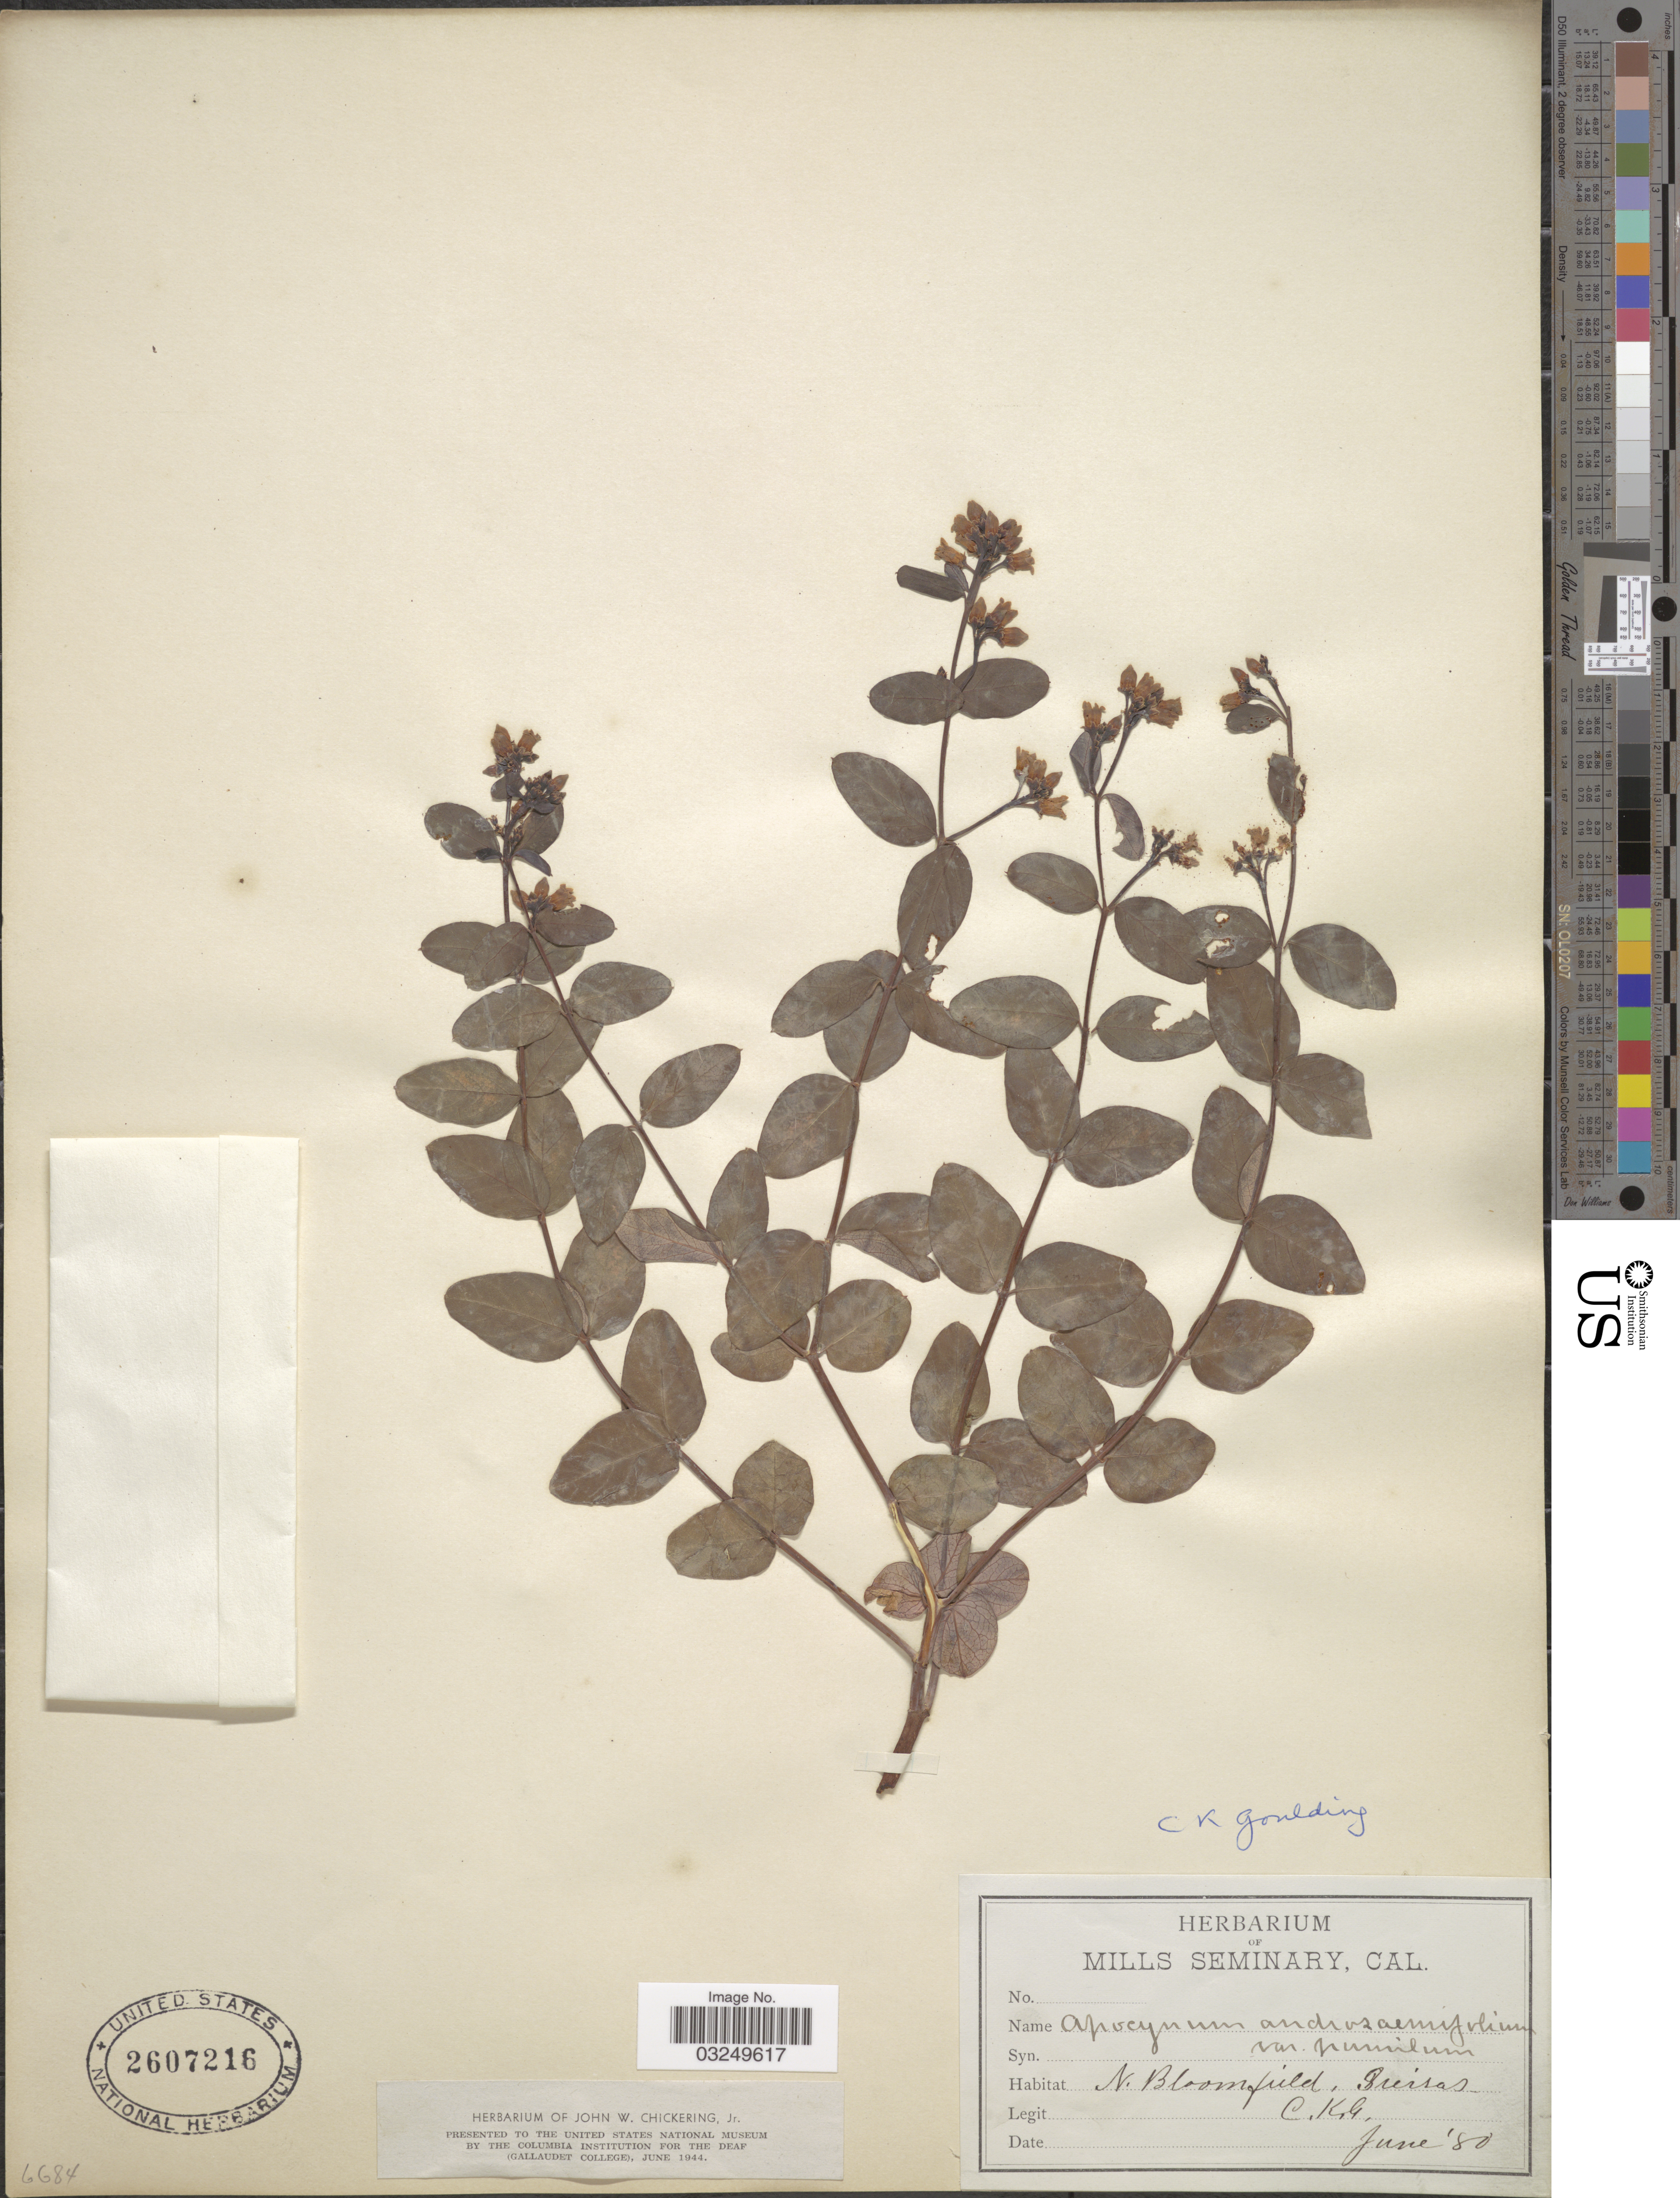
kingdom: Plantae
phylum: Tracheophyta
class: Magnoliopsida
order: Gentianales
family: Apocynaceae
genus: Apocynum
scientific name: Apocynum androsaemifolium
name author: L.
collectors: C. Goulding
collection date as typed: Transcribed d/m/y: /6/80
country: United States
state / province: California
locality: N. Bloomfield, Sierras.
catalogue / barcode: US 2607216